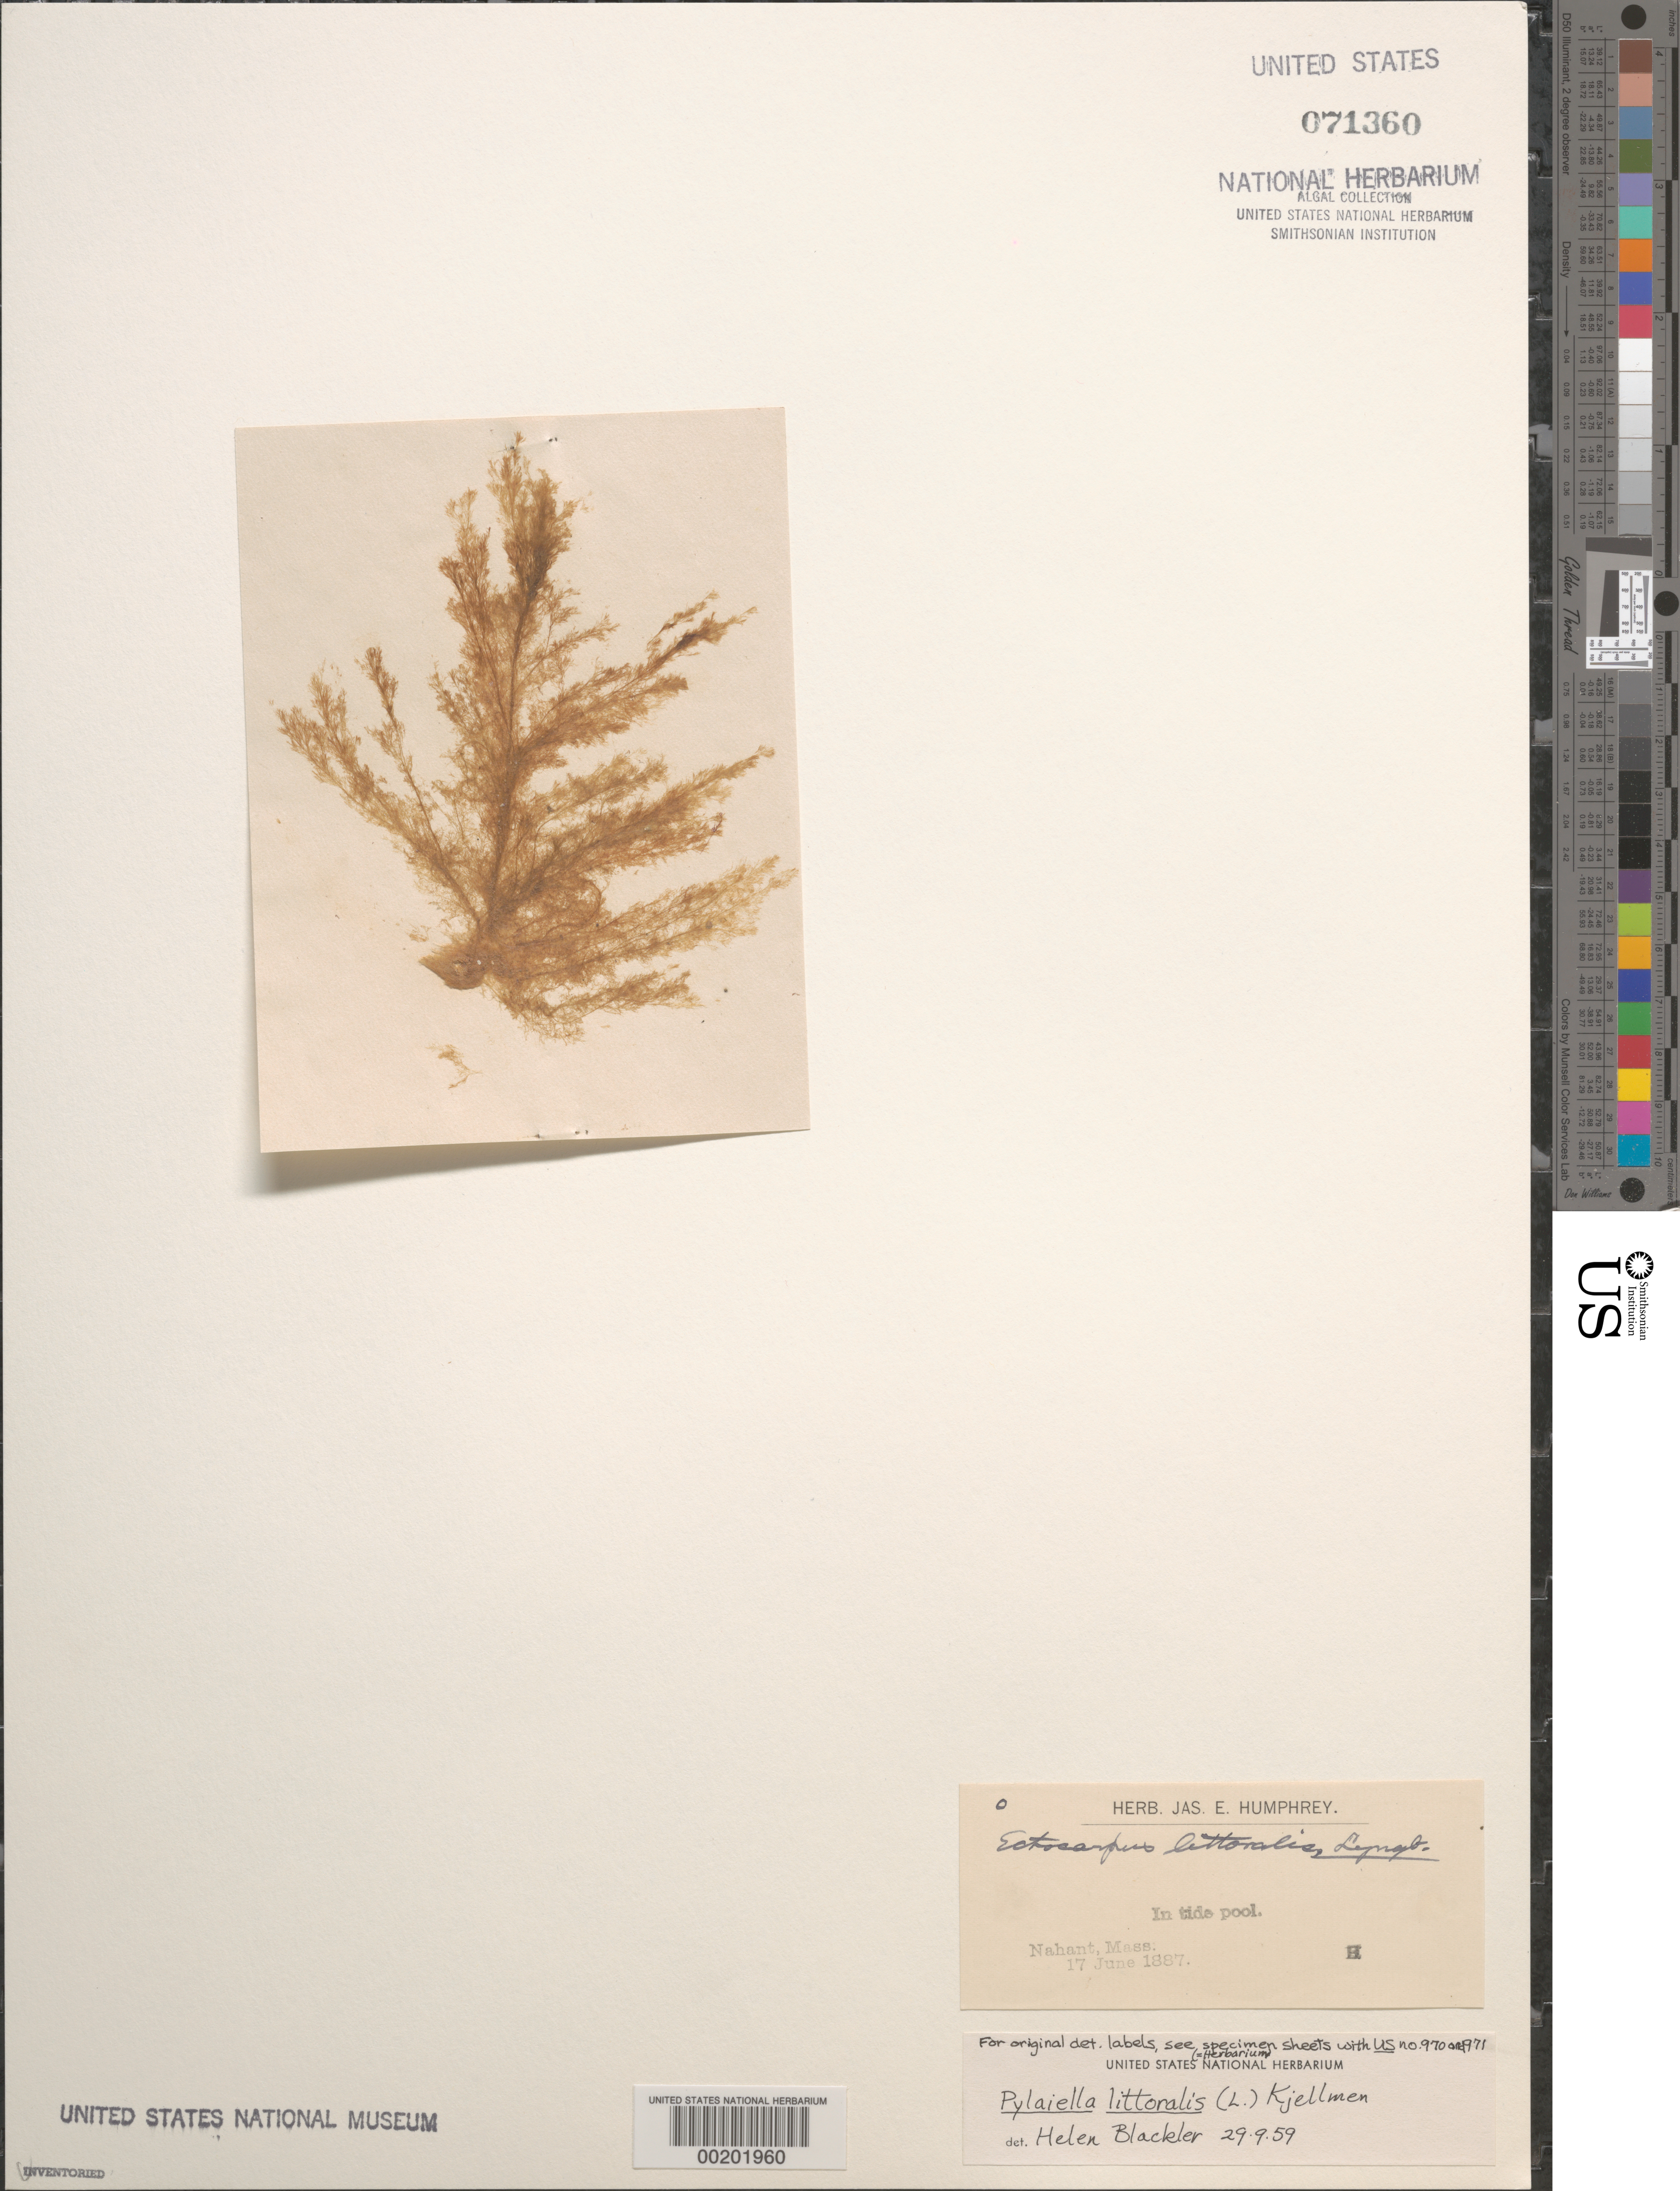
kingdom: Chromista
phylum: Ochrophyta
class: Phaeophyceae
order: Ectocarpales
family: Acinetosporaceae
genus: Pylaiella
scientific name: Pylaiella litoralis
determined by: Blackler, H.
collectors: J. Humphrey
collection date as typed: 17 Jun 1887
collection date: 1887-06-17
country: United States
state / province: Massachusetts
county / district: Essex County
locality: Nahant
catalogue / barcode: US 71360